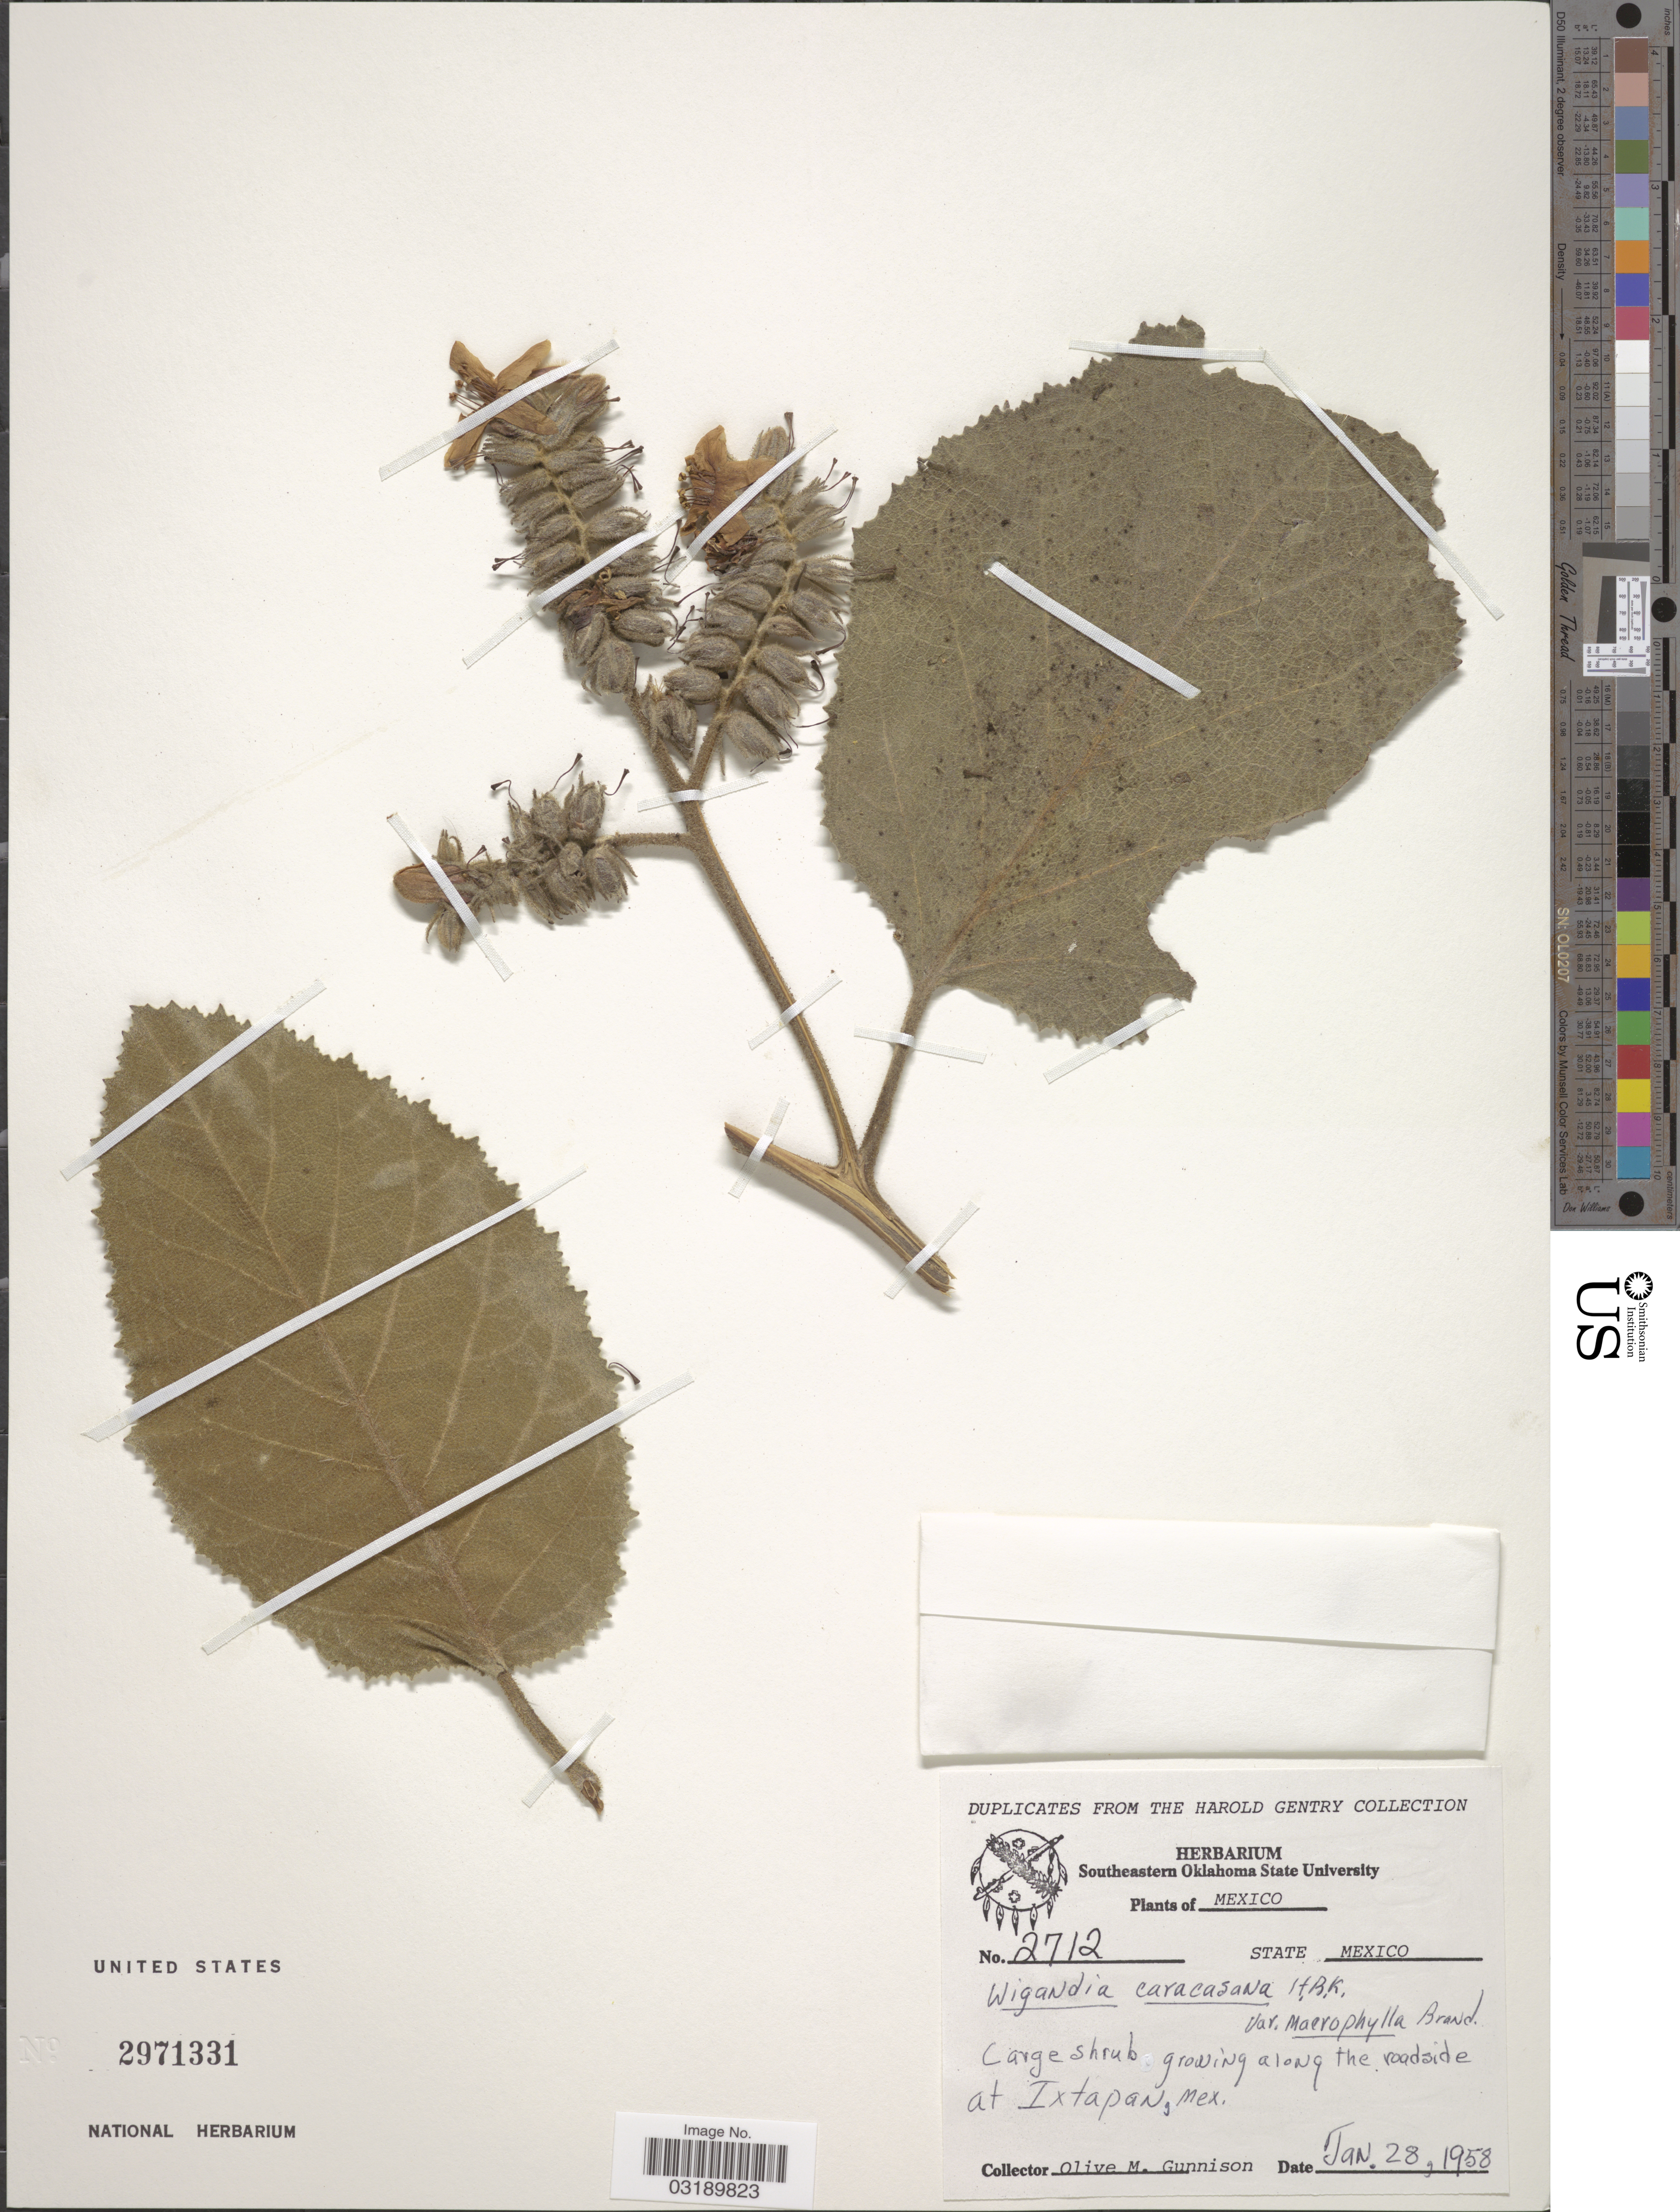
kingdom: Plantae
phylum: Tracheophyta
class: Magnoliopsida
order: Boraginales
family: Namaceae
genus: Wigandia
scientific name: Wigandia caracasana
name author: Kunth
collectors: Gunnison, O. M.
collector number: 2712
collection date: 1958-01-28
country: Mexico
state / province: México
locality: Growing along the roadside at Ixtapan.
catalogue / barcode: US 2971331